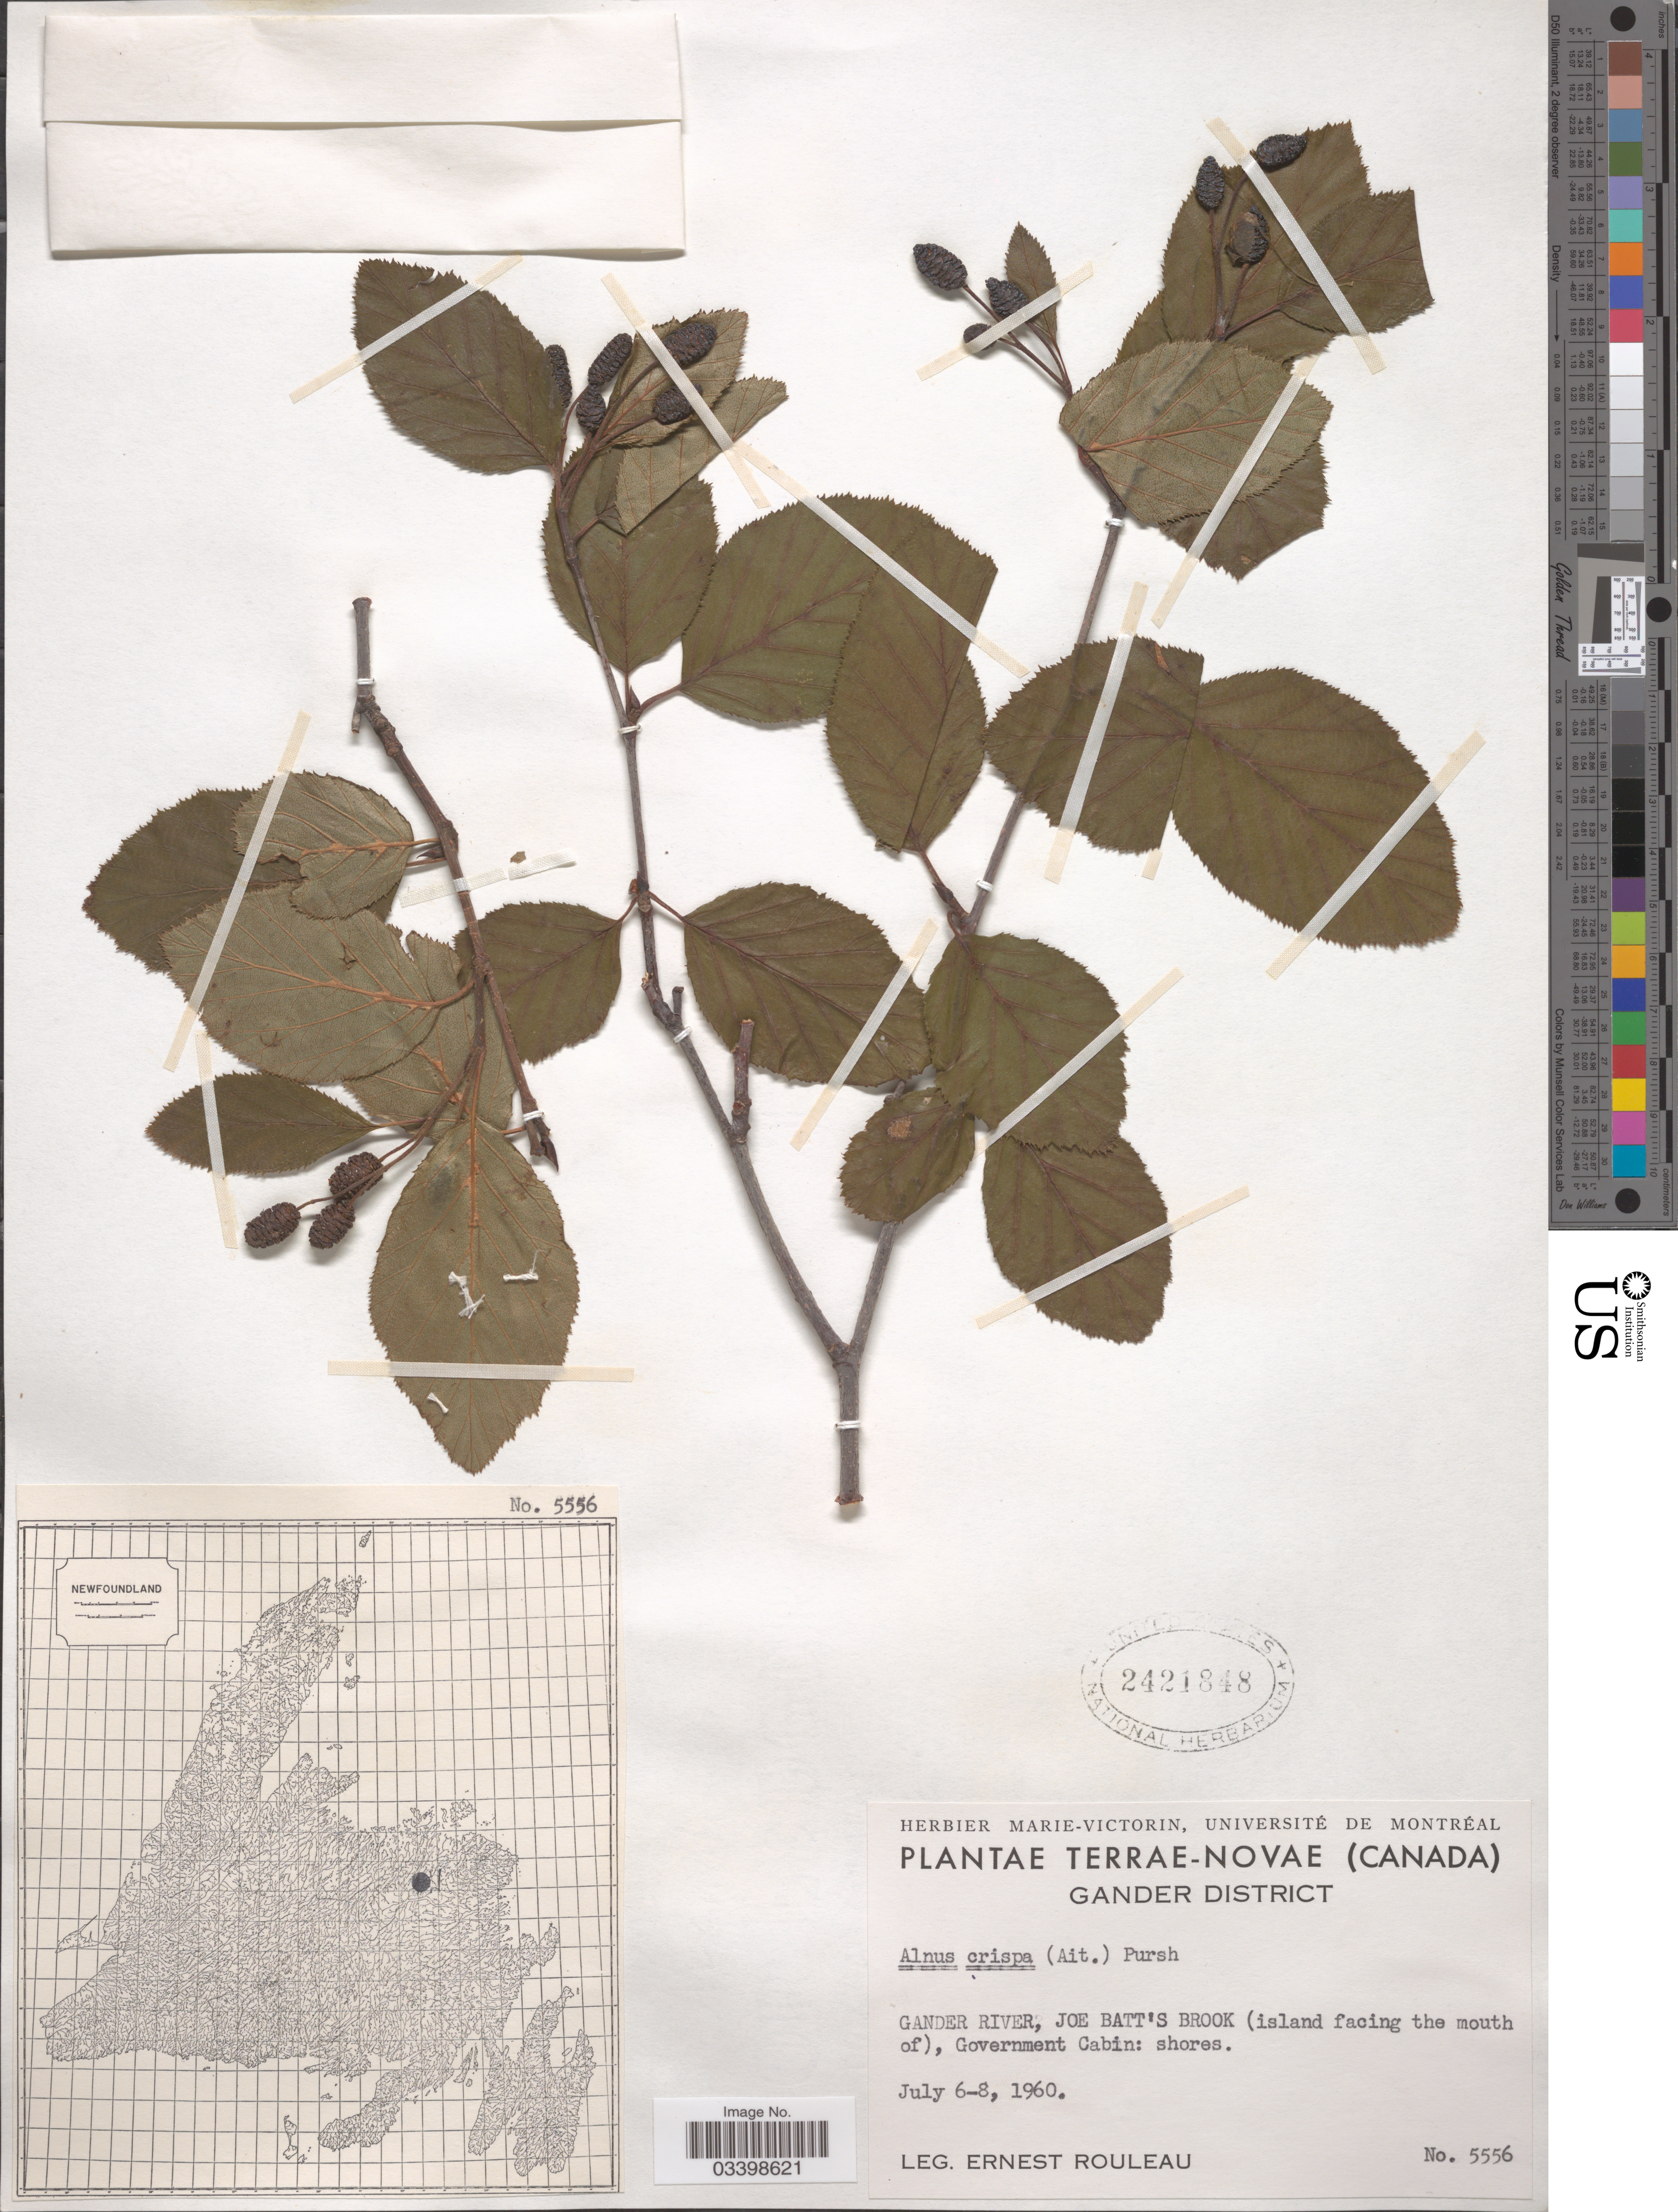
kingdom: Plantae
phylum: Tracheophyta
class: Magnoliopsida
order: Fagales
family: Betulaceae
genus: Alnus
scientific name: Alnus viridis subsp. crispa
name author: (Aiton) Turrill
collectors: E. Rouleau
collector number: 5556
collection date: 1960-07-06/1960-07-08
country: Canada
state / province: Newfoundland and Labrador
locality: Terrae-Novae. Gander District. Gander River, Joe Batt's Brook (island facing the mouth of), Government Cabin: shores.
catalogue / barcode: US 2421848